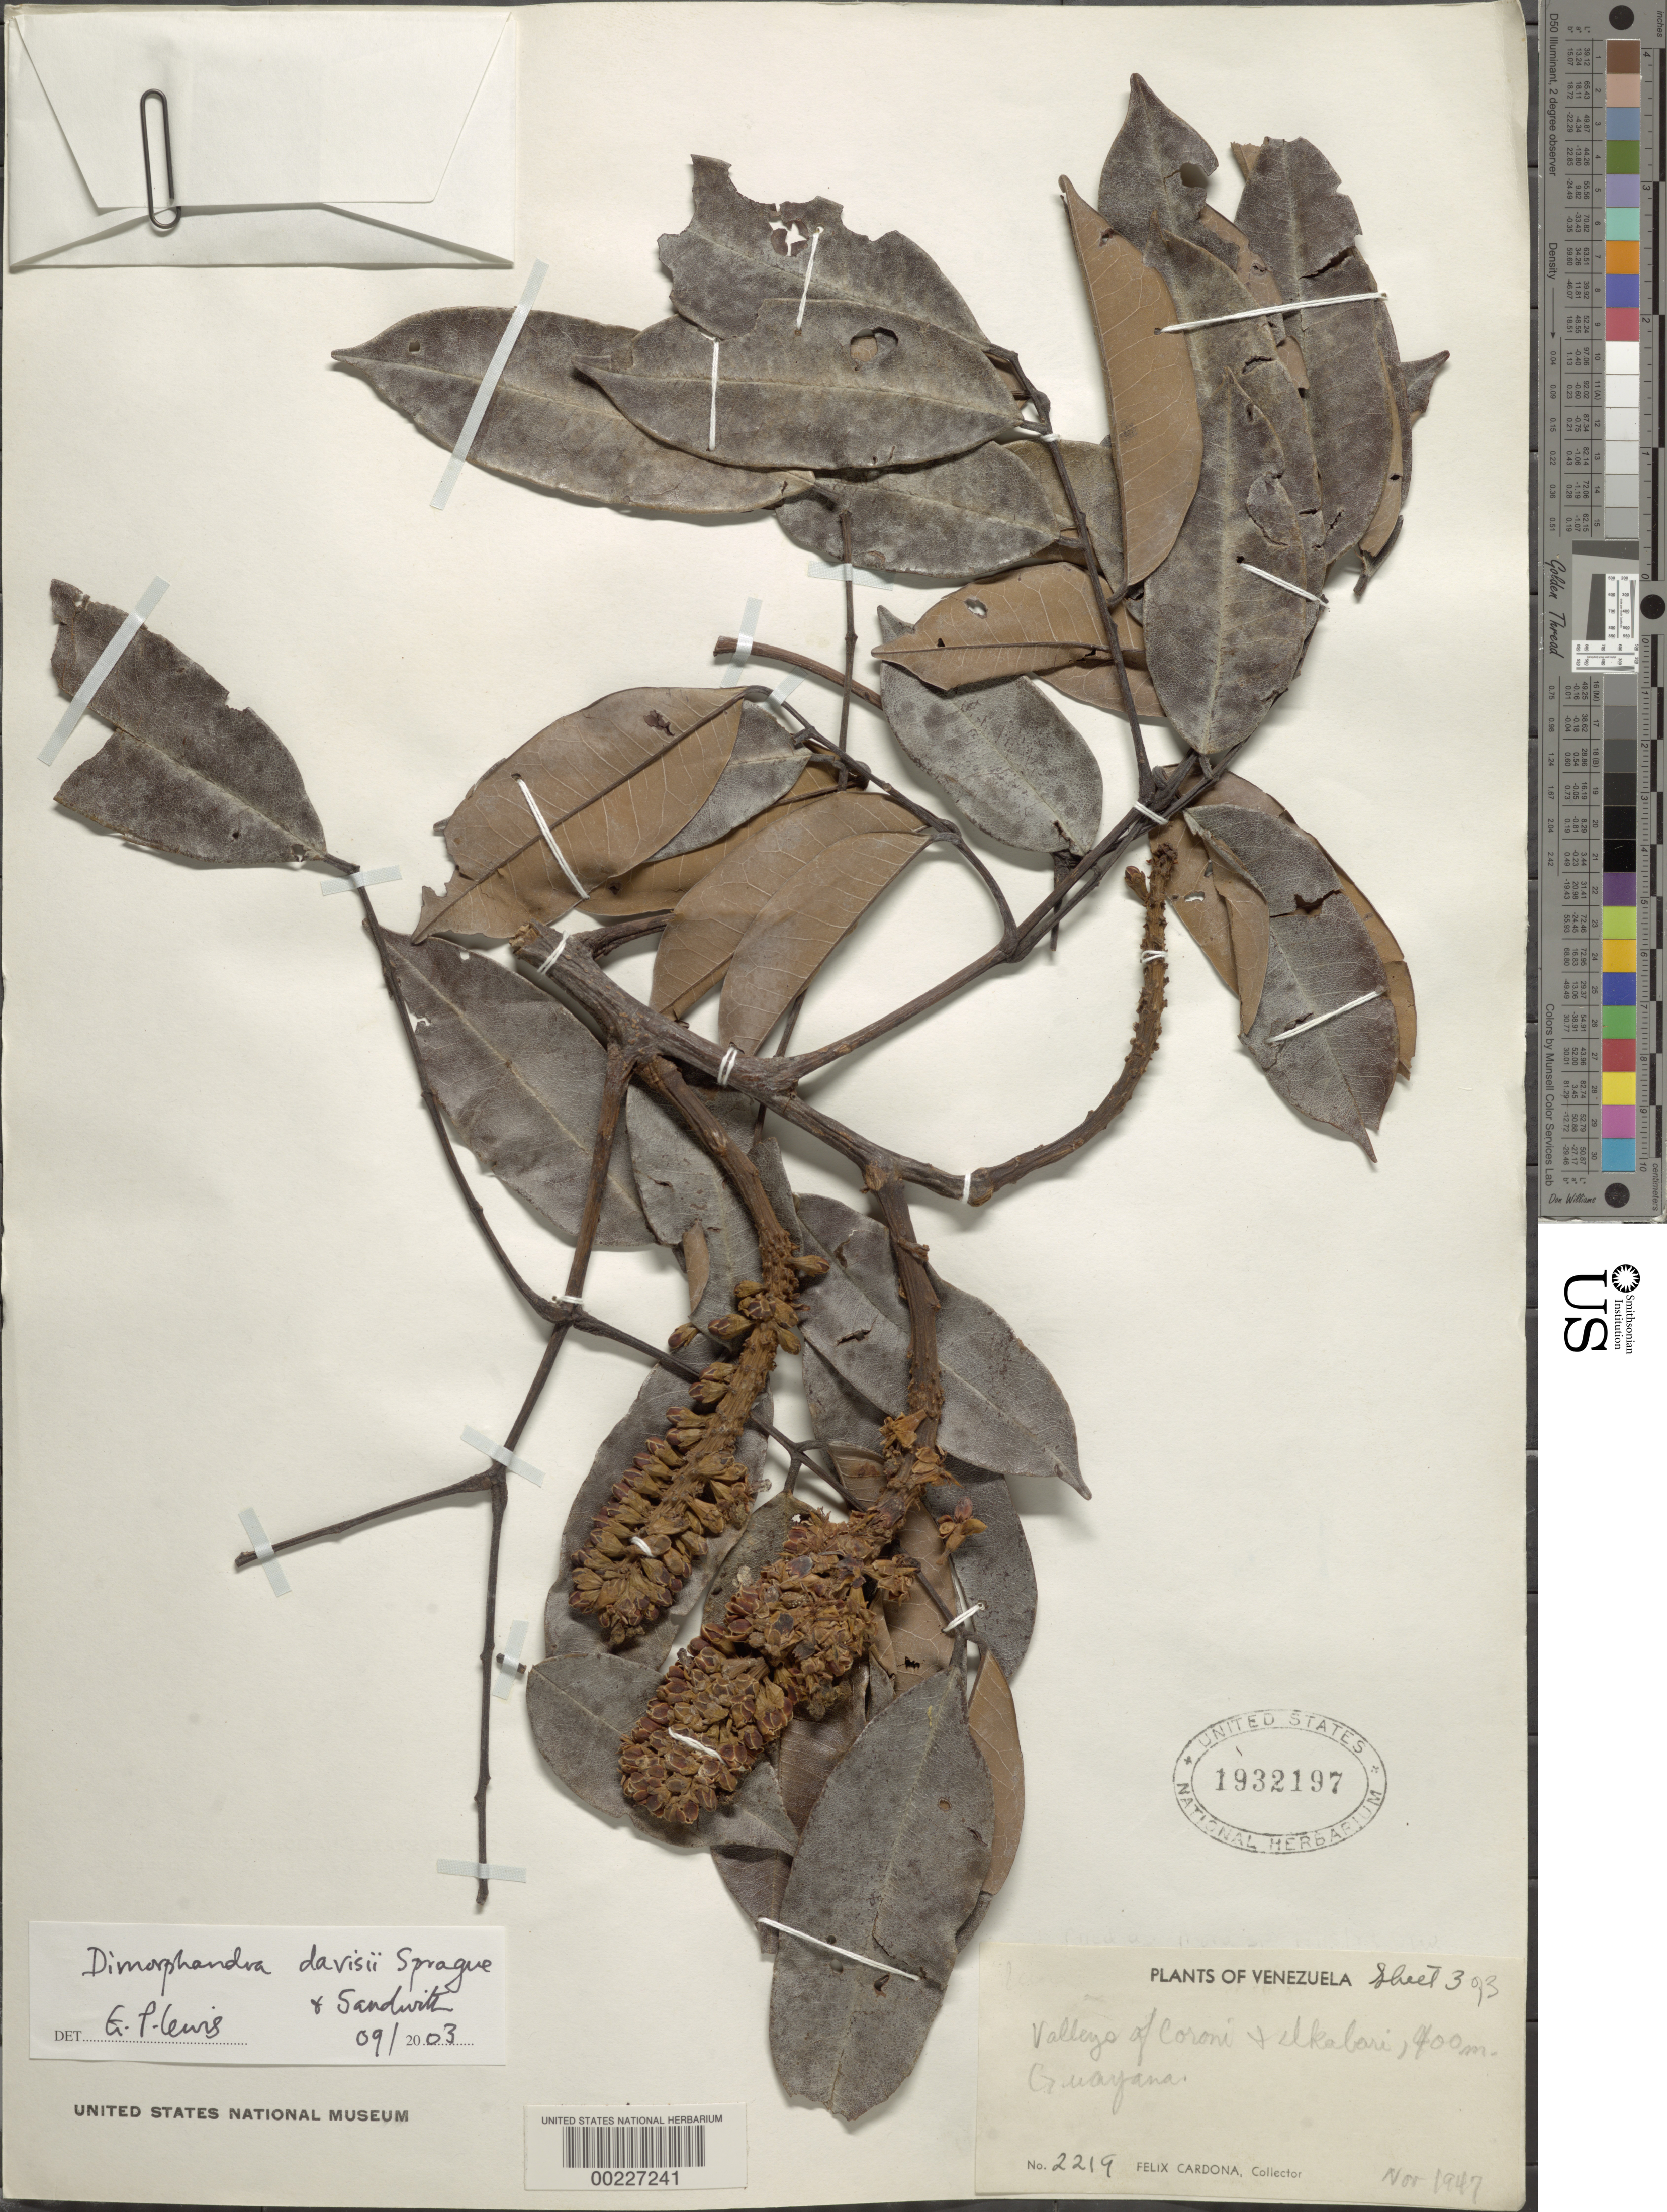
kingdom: Plantae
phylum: Tracheophyta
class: Magnoliopsida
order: Fabales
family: Fabaceae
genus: Dimorphandra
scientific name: Dimorphandra davisii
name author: Sprague & Sandwith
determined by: Lewis, Gwilym P.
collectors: F. Cardona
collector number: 2219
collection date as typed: Nov 1947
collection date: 1947-11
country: Venezuela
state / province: Bolívar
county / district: Caroni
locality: The valleys of Caroni and Ikabaru, Guayana.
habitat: Woods on sandy ground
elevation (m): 400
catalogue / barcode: US 1932197